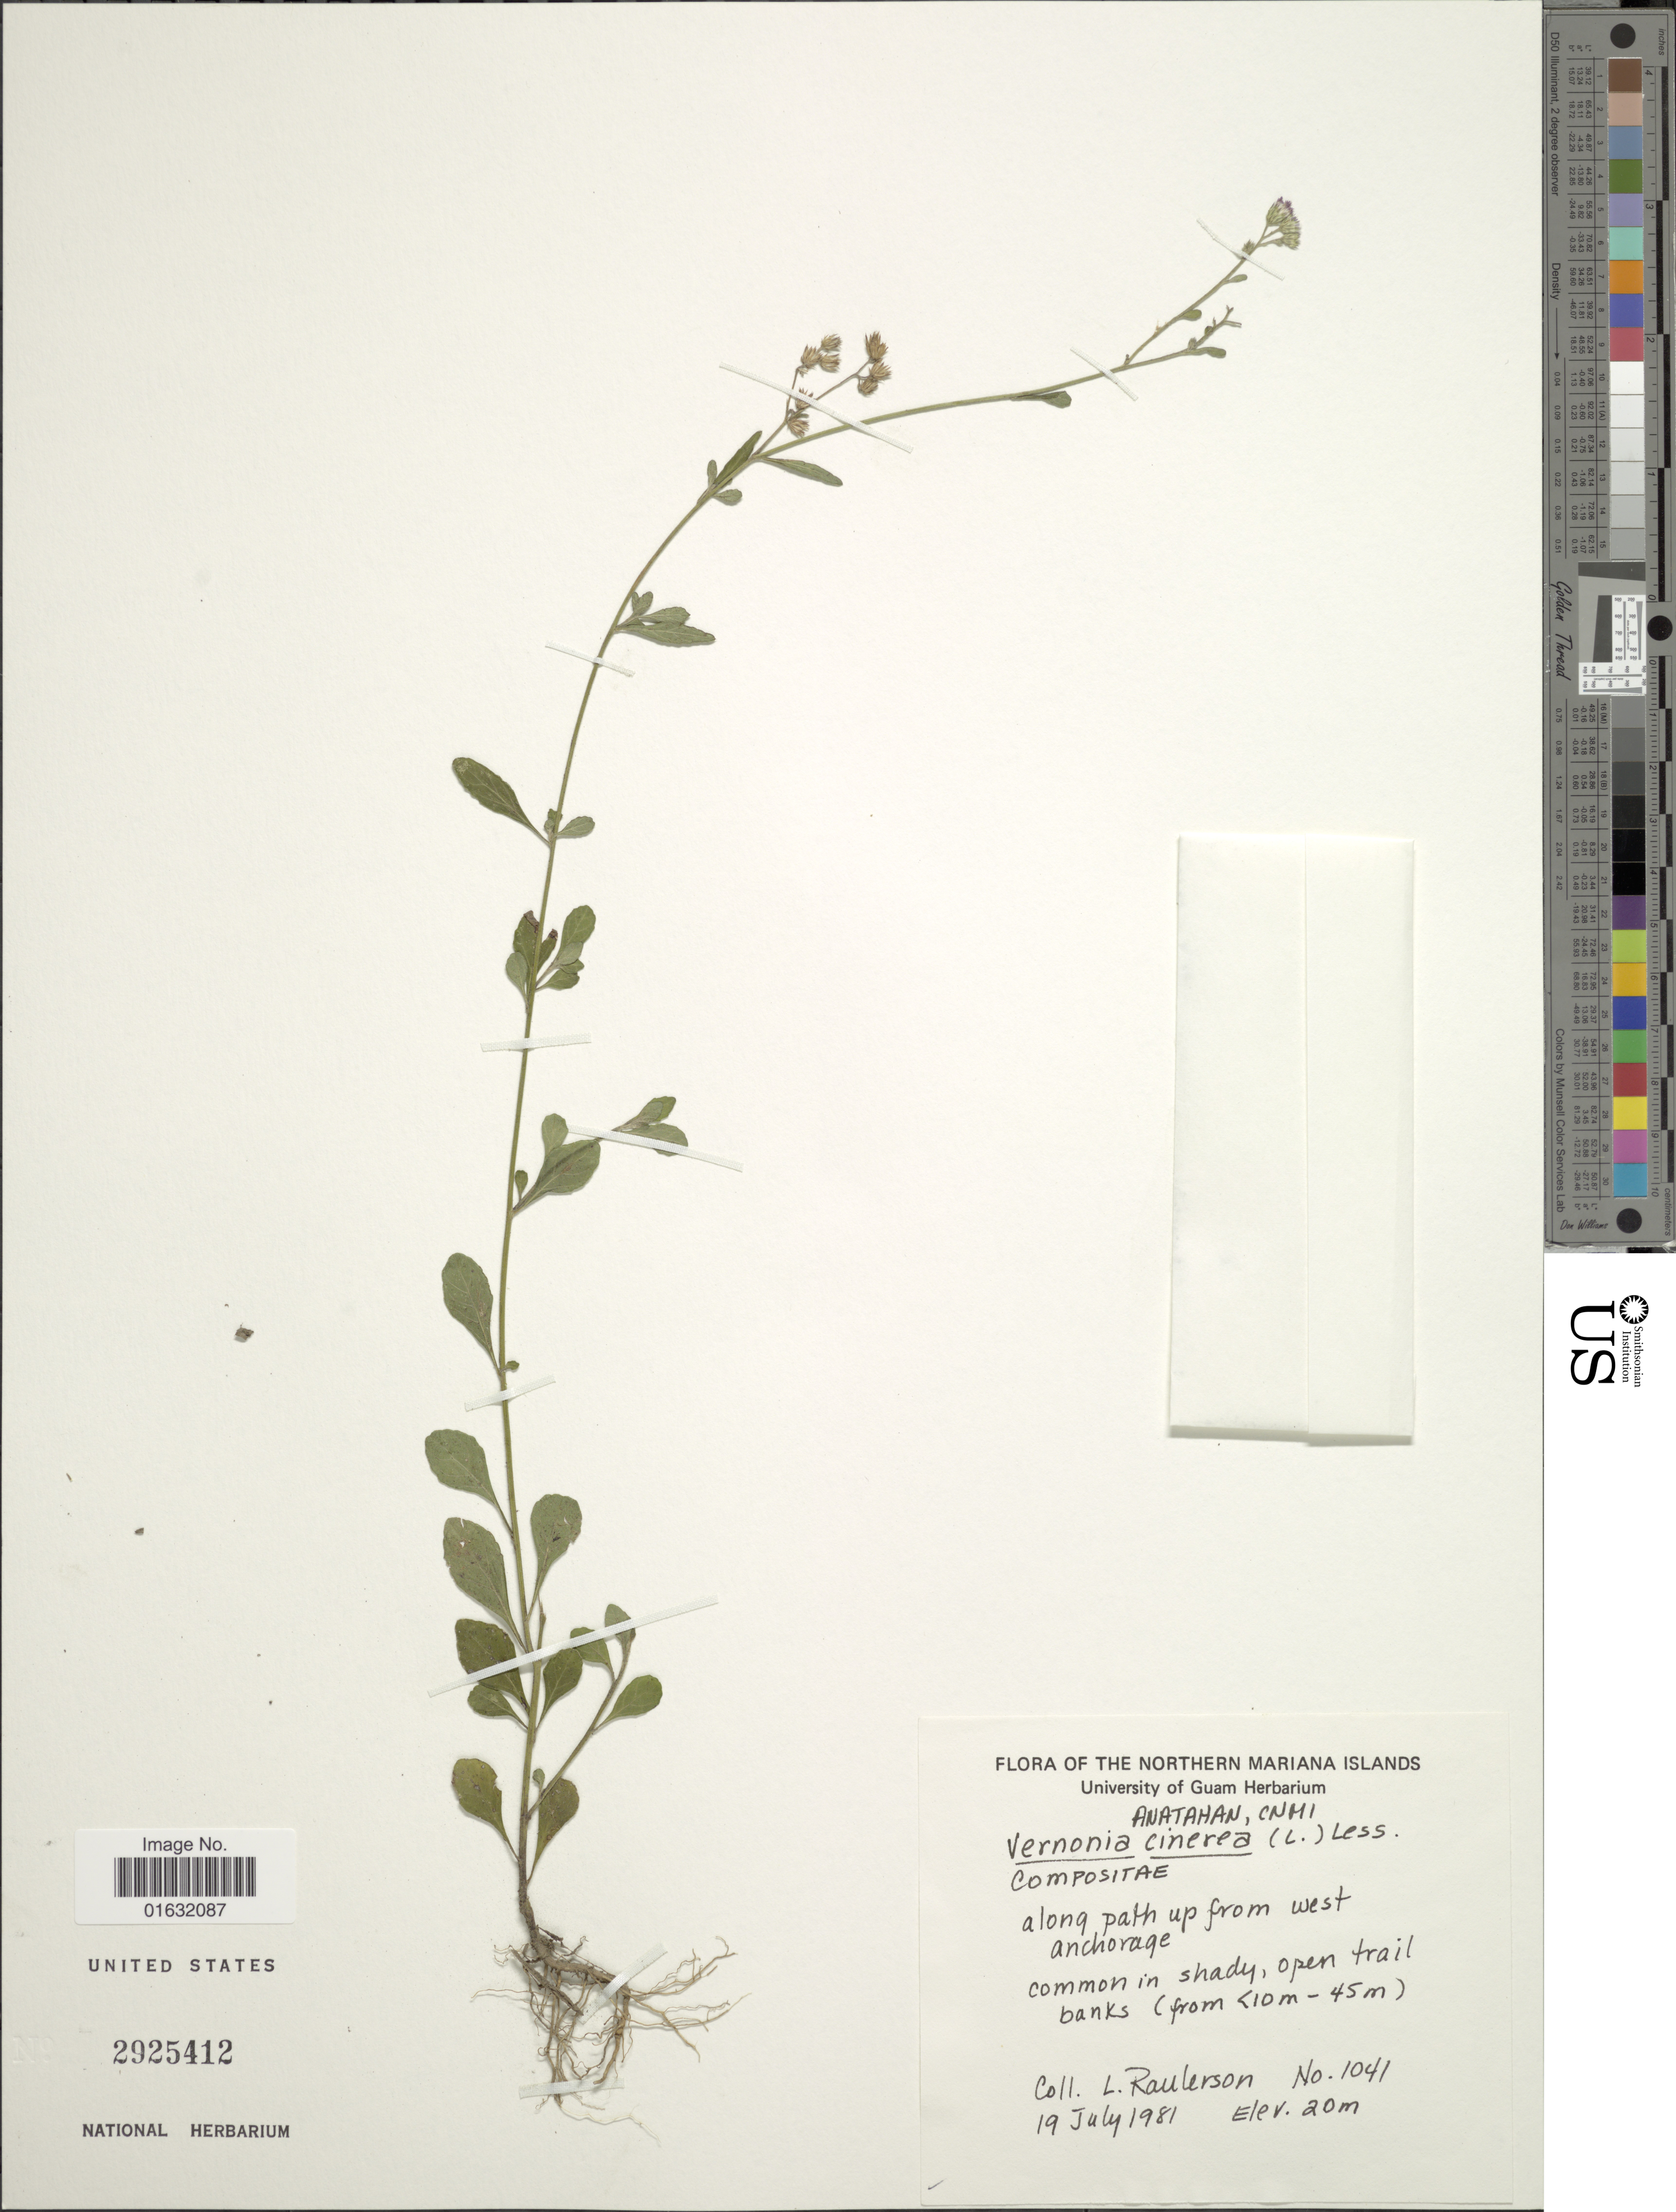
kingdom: Plantae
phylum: Tracheophyta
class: Magnoliopsida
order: Asterales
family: Asteraceae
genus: Cyanthillium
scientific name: Cyanthillium cinereum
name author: (L.) H. Rob.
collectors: L. Raulerson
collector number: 1041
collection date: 1981-07-19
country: Northern Mariana Islands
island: Anatahan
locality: The Northern Mariana Islands, Anatahan, CNMI, along path up from west anchorage.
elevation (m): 20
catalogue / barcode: US 2925412